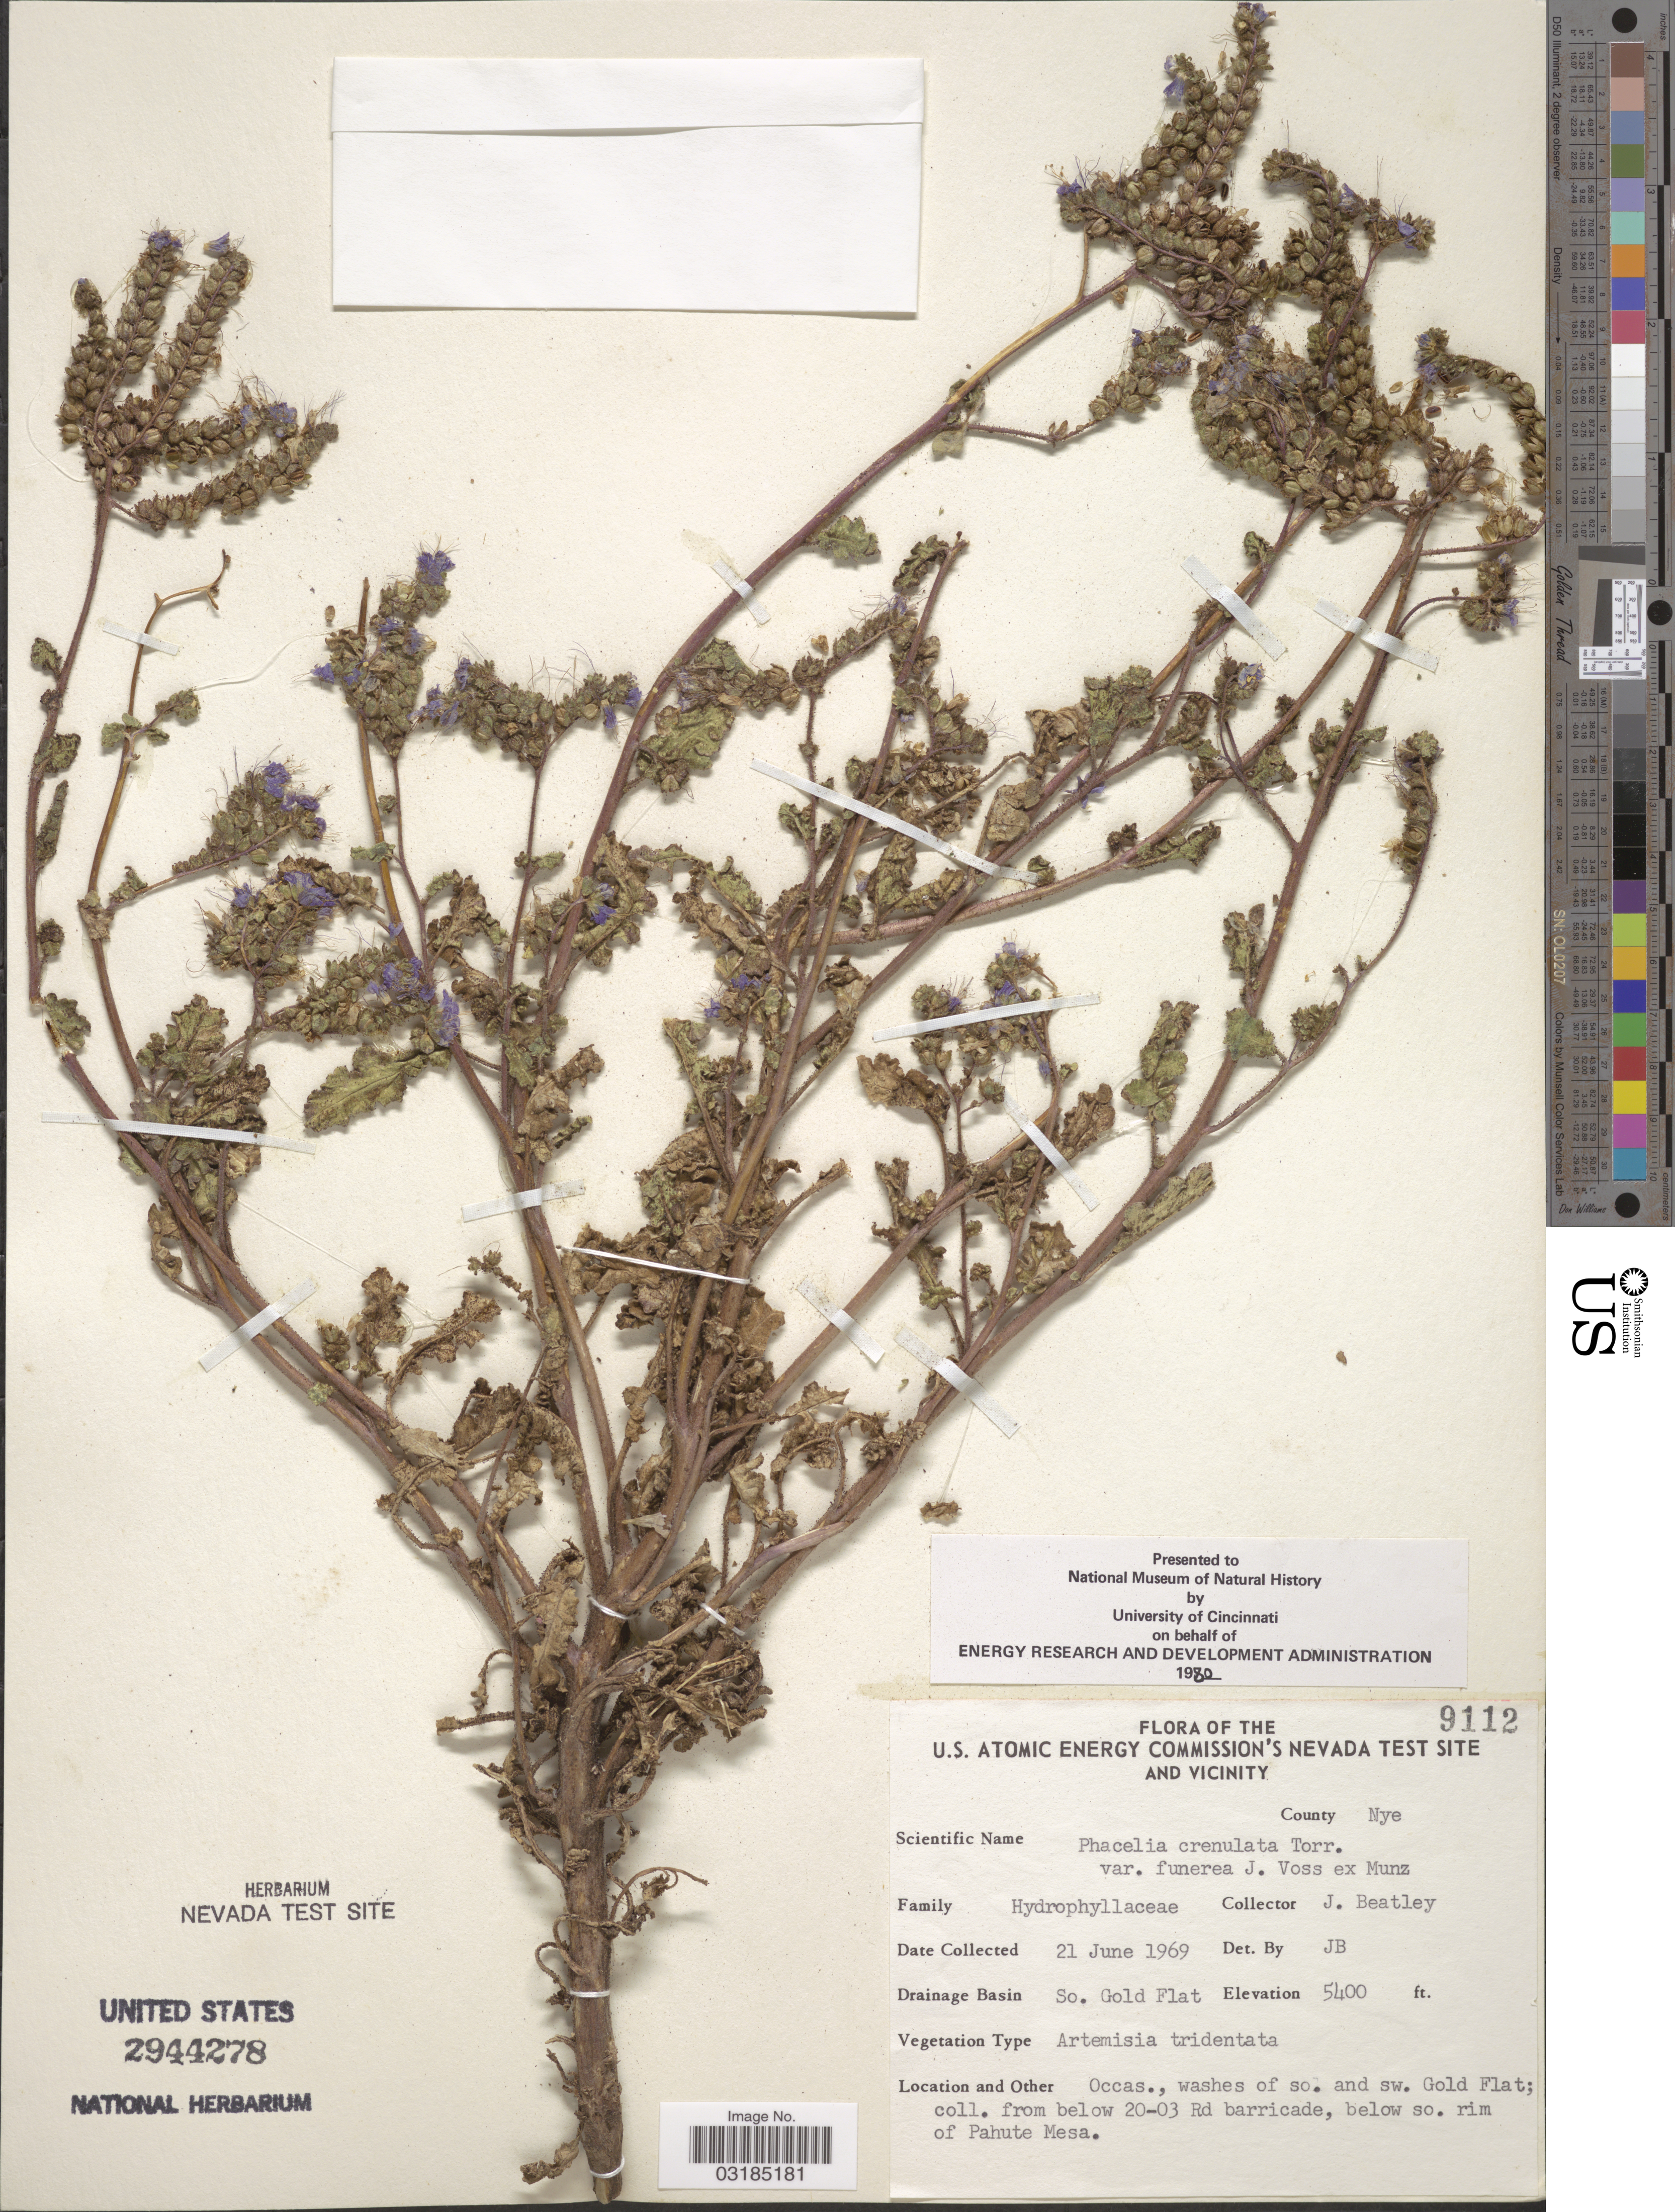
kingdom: Plantae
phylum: Tracheophyta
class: Magnoliopsida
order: Boraginales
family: Hydrophyllaceae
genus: Phacelia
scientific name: Phacelia crenulata var. funerea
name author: J.W. Voss in Munz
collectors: J. C. Beatley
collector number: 9112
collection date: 1969-06-21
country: United States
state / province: Nevada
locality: The U.S. Atomic Energy Commission's Nevada Test Site and Vicinity. County Nye. Drainage Basin So. Gold Flat. Washes of so. and sw. Gold Flat; coll. from below 20-03 Rd barricade, below so. rim of Pahute Mesa.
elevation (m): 1646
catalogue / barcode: US 2944278